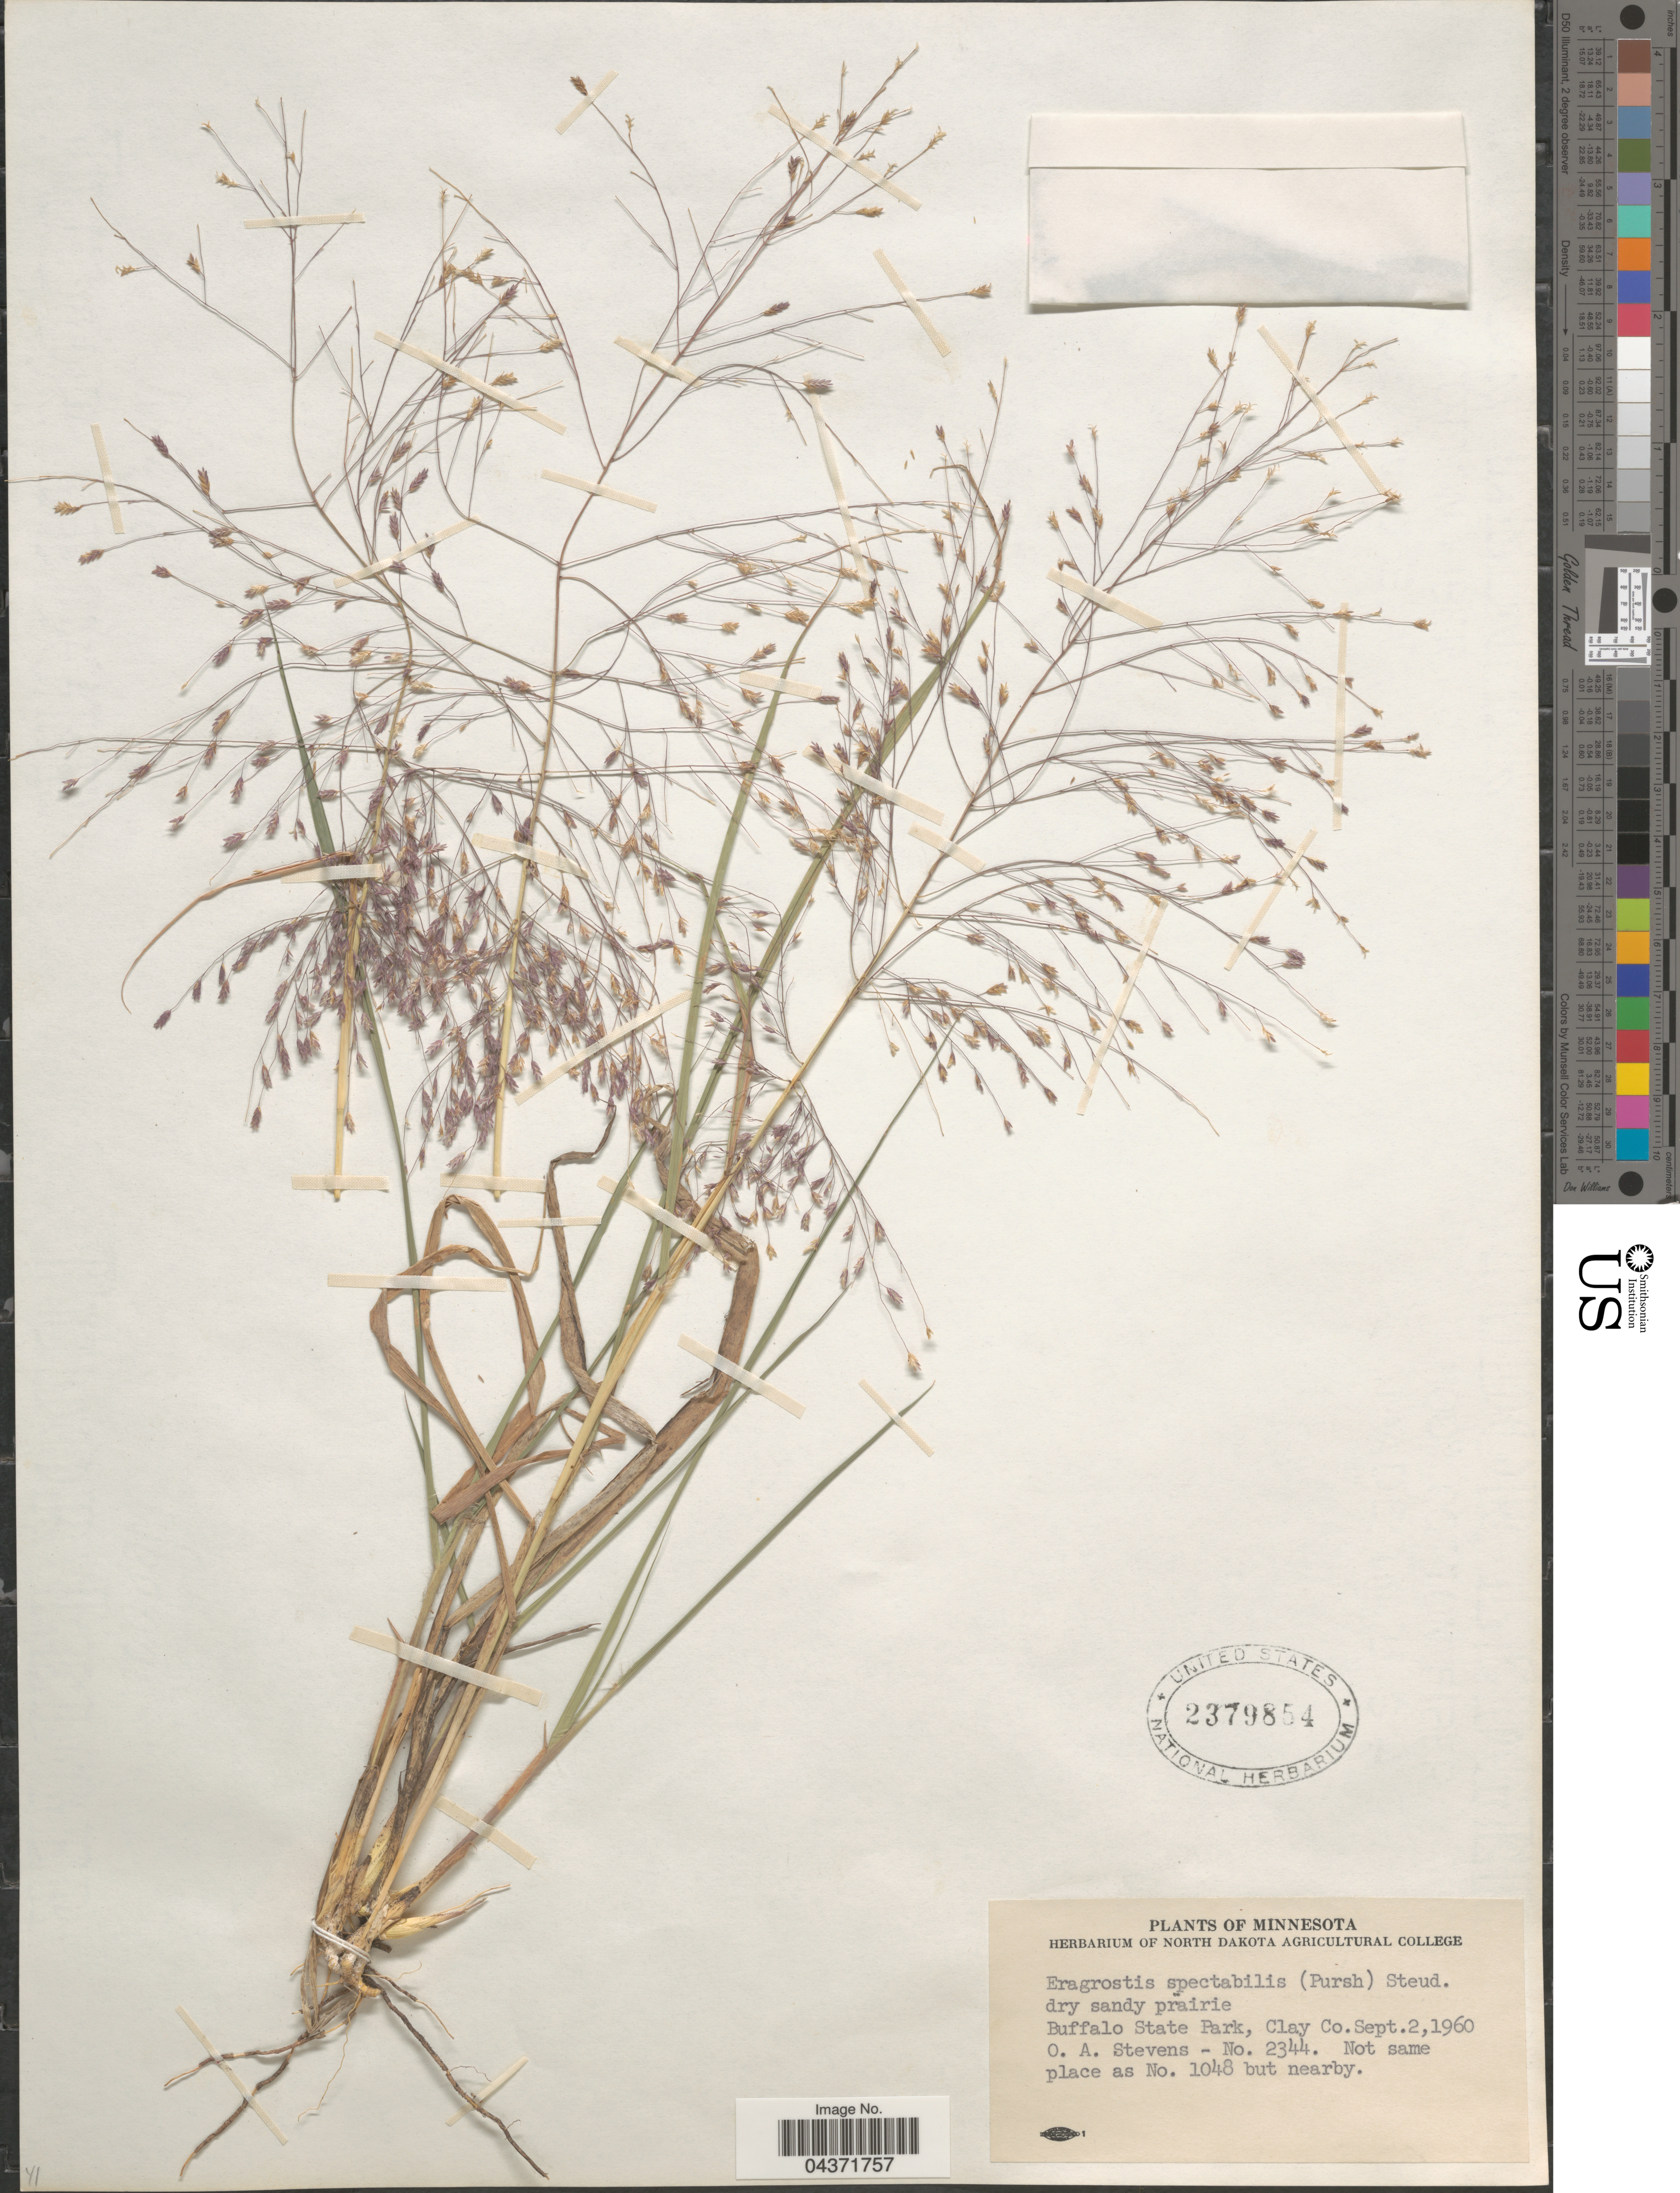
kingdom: Plantae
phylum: Tracheophyta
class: Liliopsida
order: Poales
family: Poaceae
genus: Eragrostis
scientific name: Eragrostis spectabilis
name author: (Pursh) Steud.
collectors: O. A. Stevens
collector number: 2344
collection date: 1960-09-02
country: United States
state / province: Minnesota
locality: Buffalo State Park, Clay Co.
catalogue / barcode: US 2379854